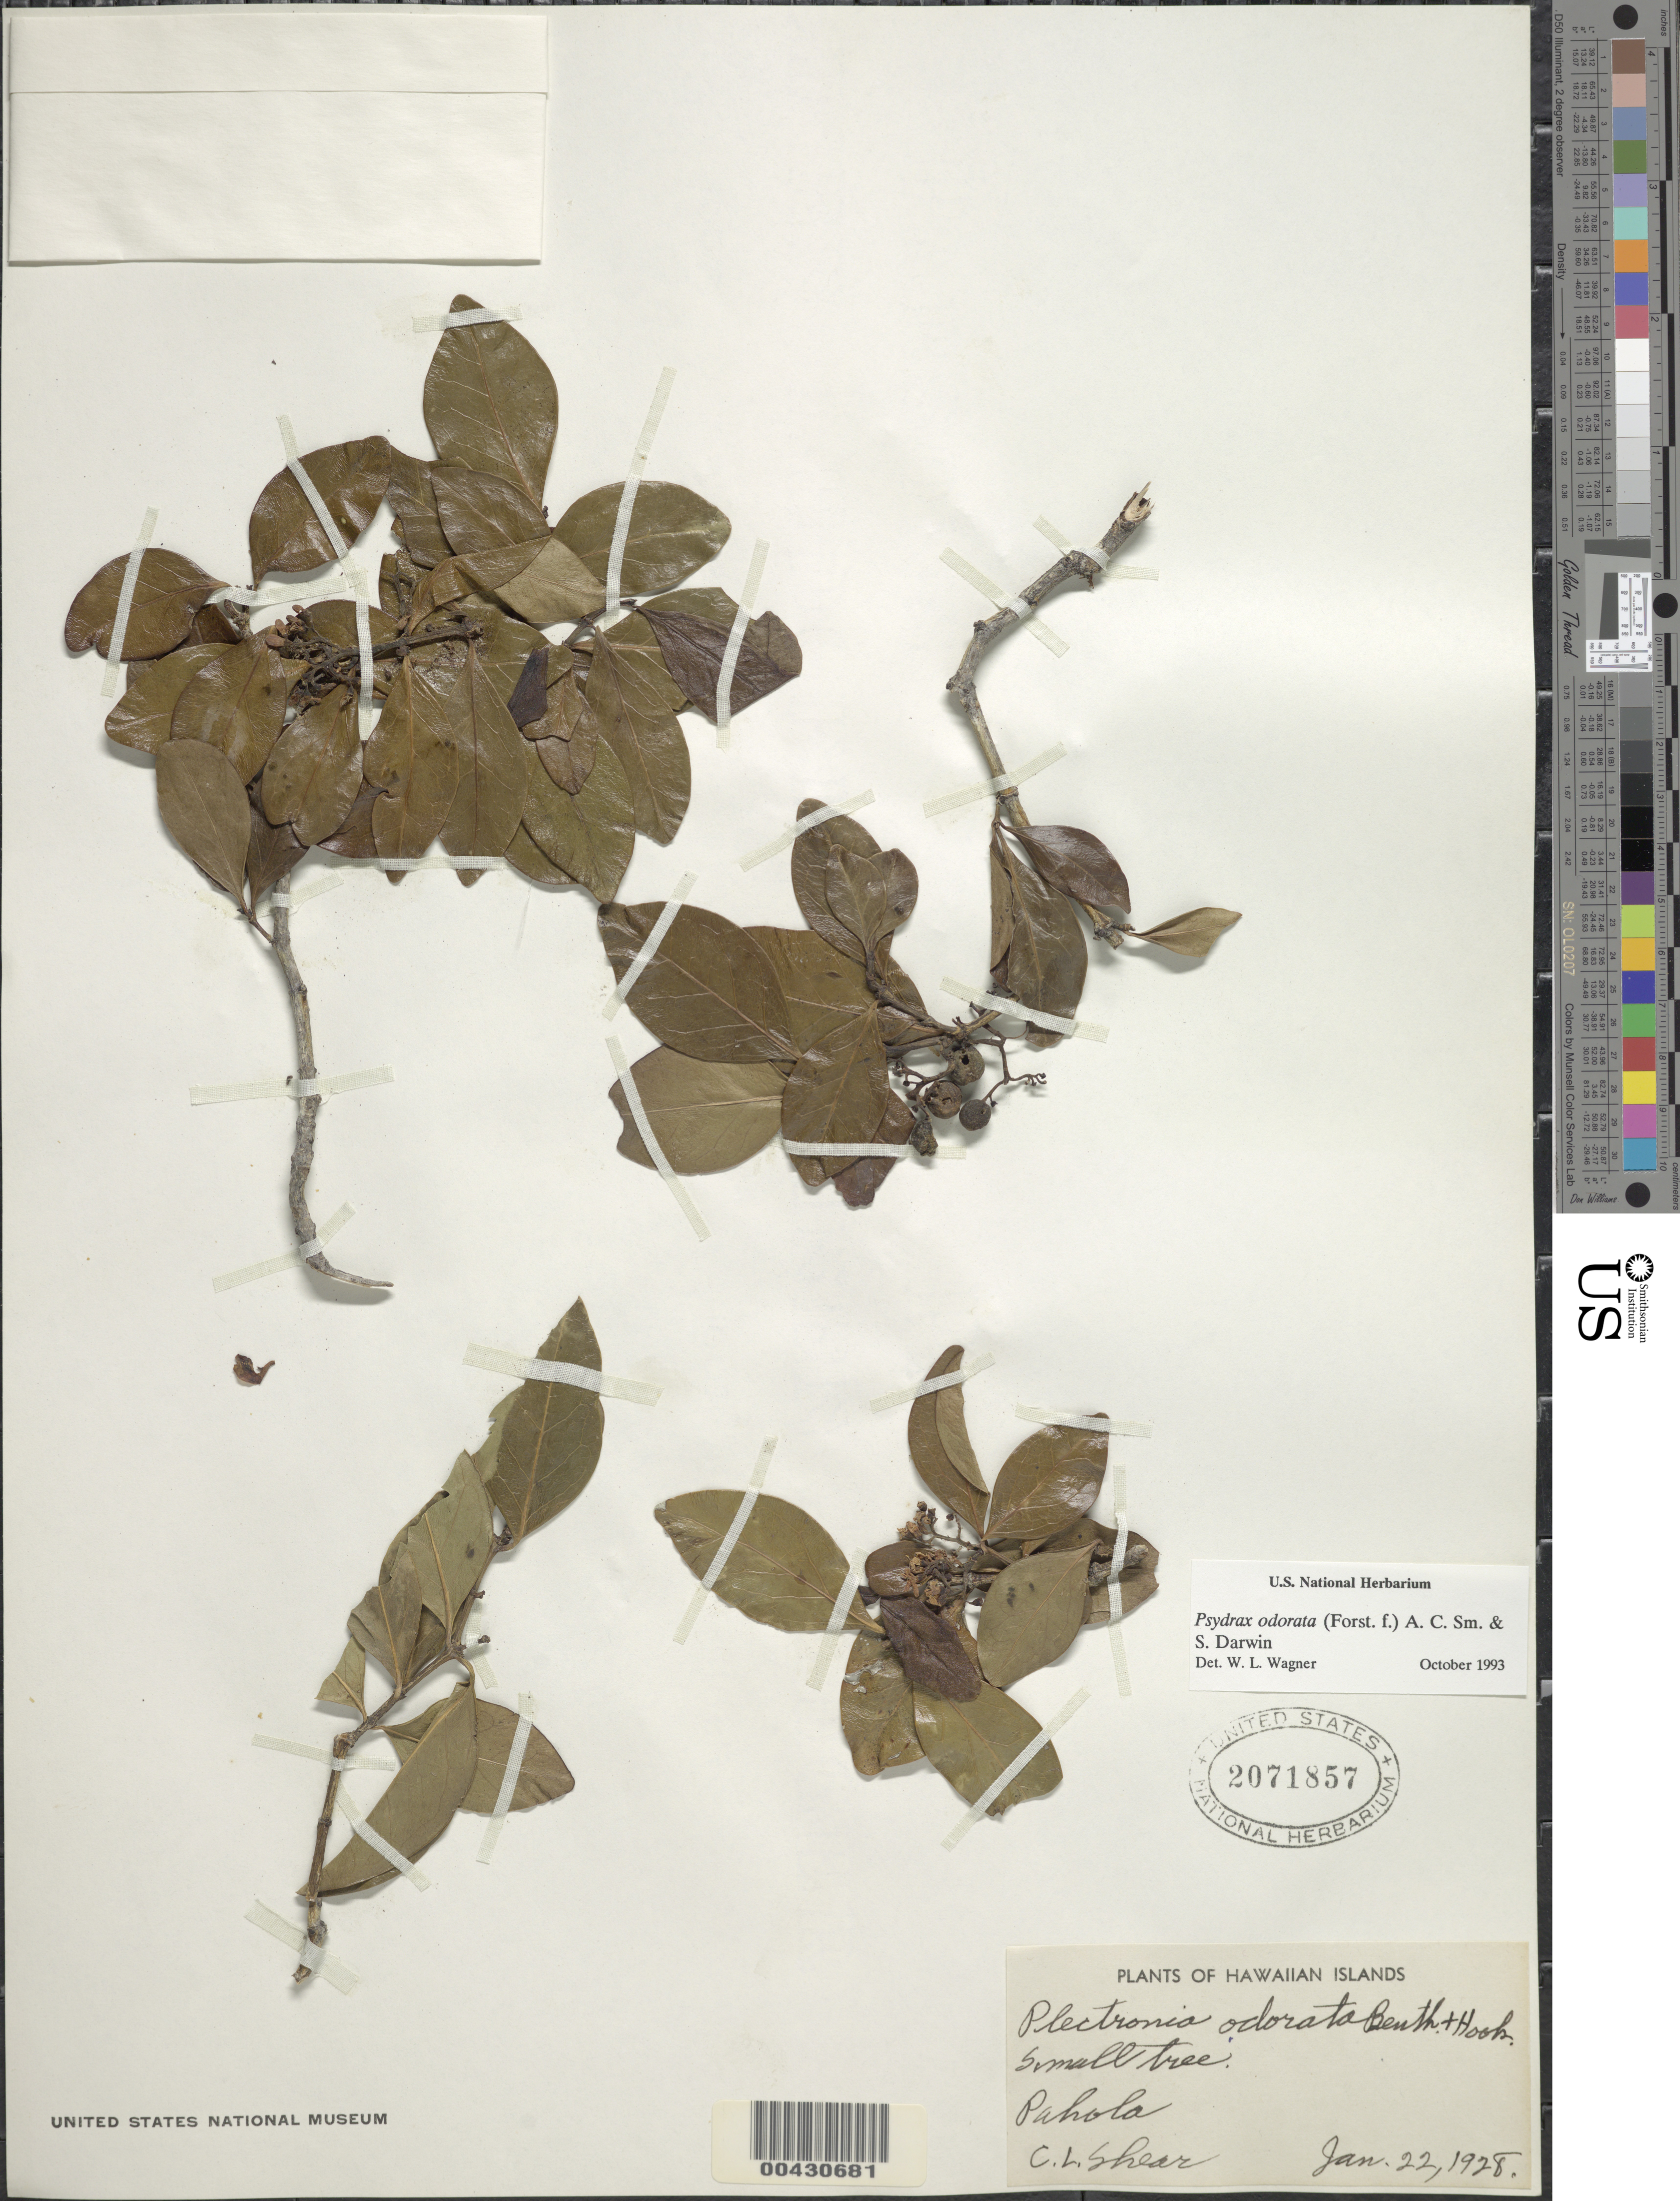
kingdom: Plantae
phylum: Tracheophyta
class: Magnoliopsida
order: Gentianales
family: Rubiaceae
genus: Psydrax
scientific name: Psydrax odorata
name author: (G. Forst.) A.C. Sm. & S.P. Darwin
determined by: Wagner, W. L., (BOT), Smithsonian Institution - National Museum of Natural History (UNITED STATES)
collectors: C. L. Shear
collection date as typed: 22 Jan 1928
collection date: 1928-01-22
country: United States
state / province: Hawaii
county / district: Hawaii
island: Hawaii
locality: Pahola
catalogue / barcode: US 2071857